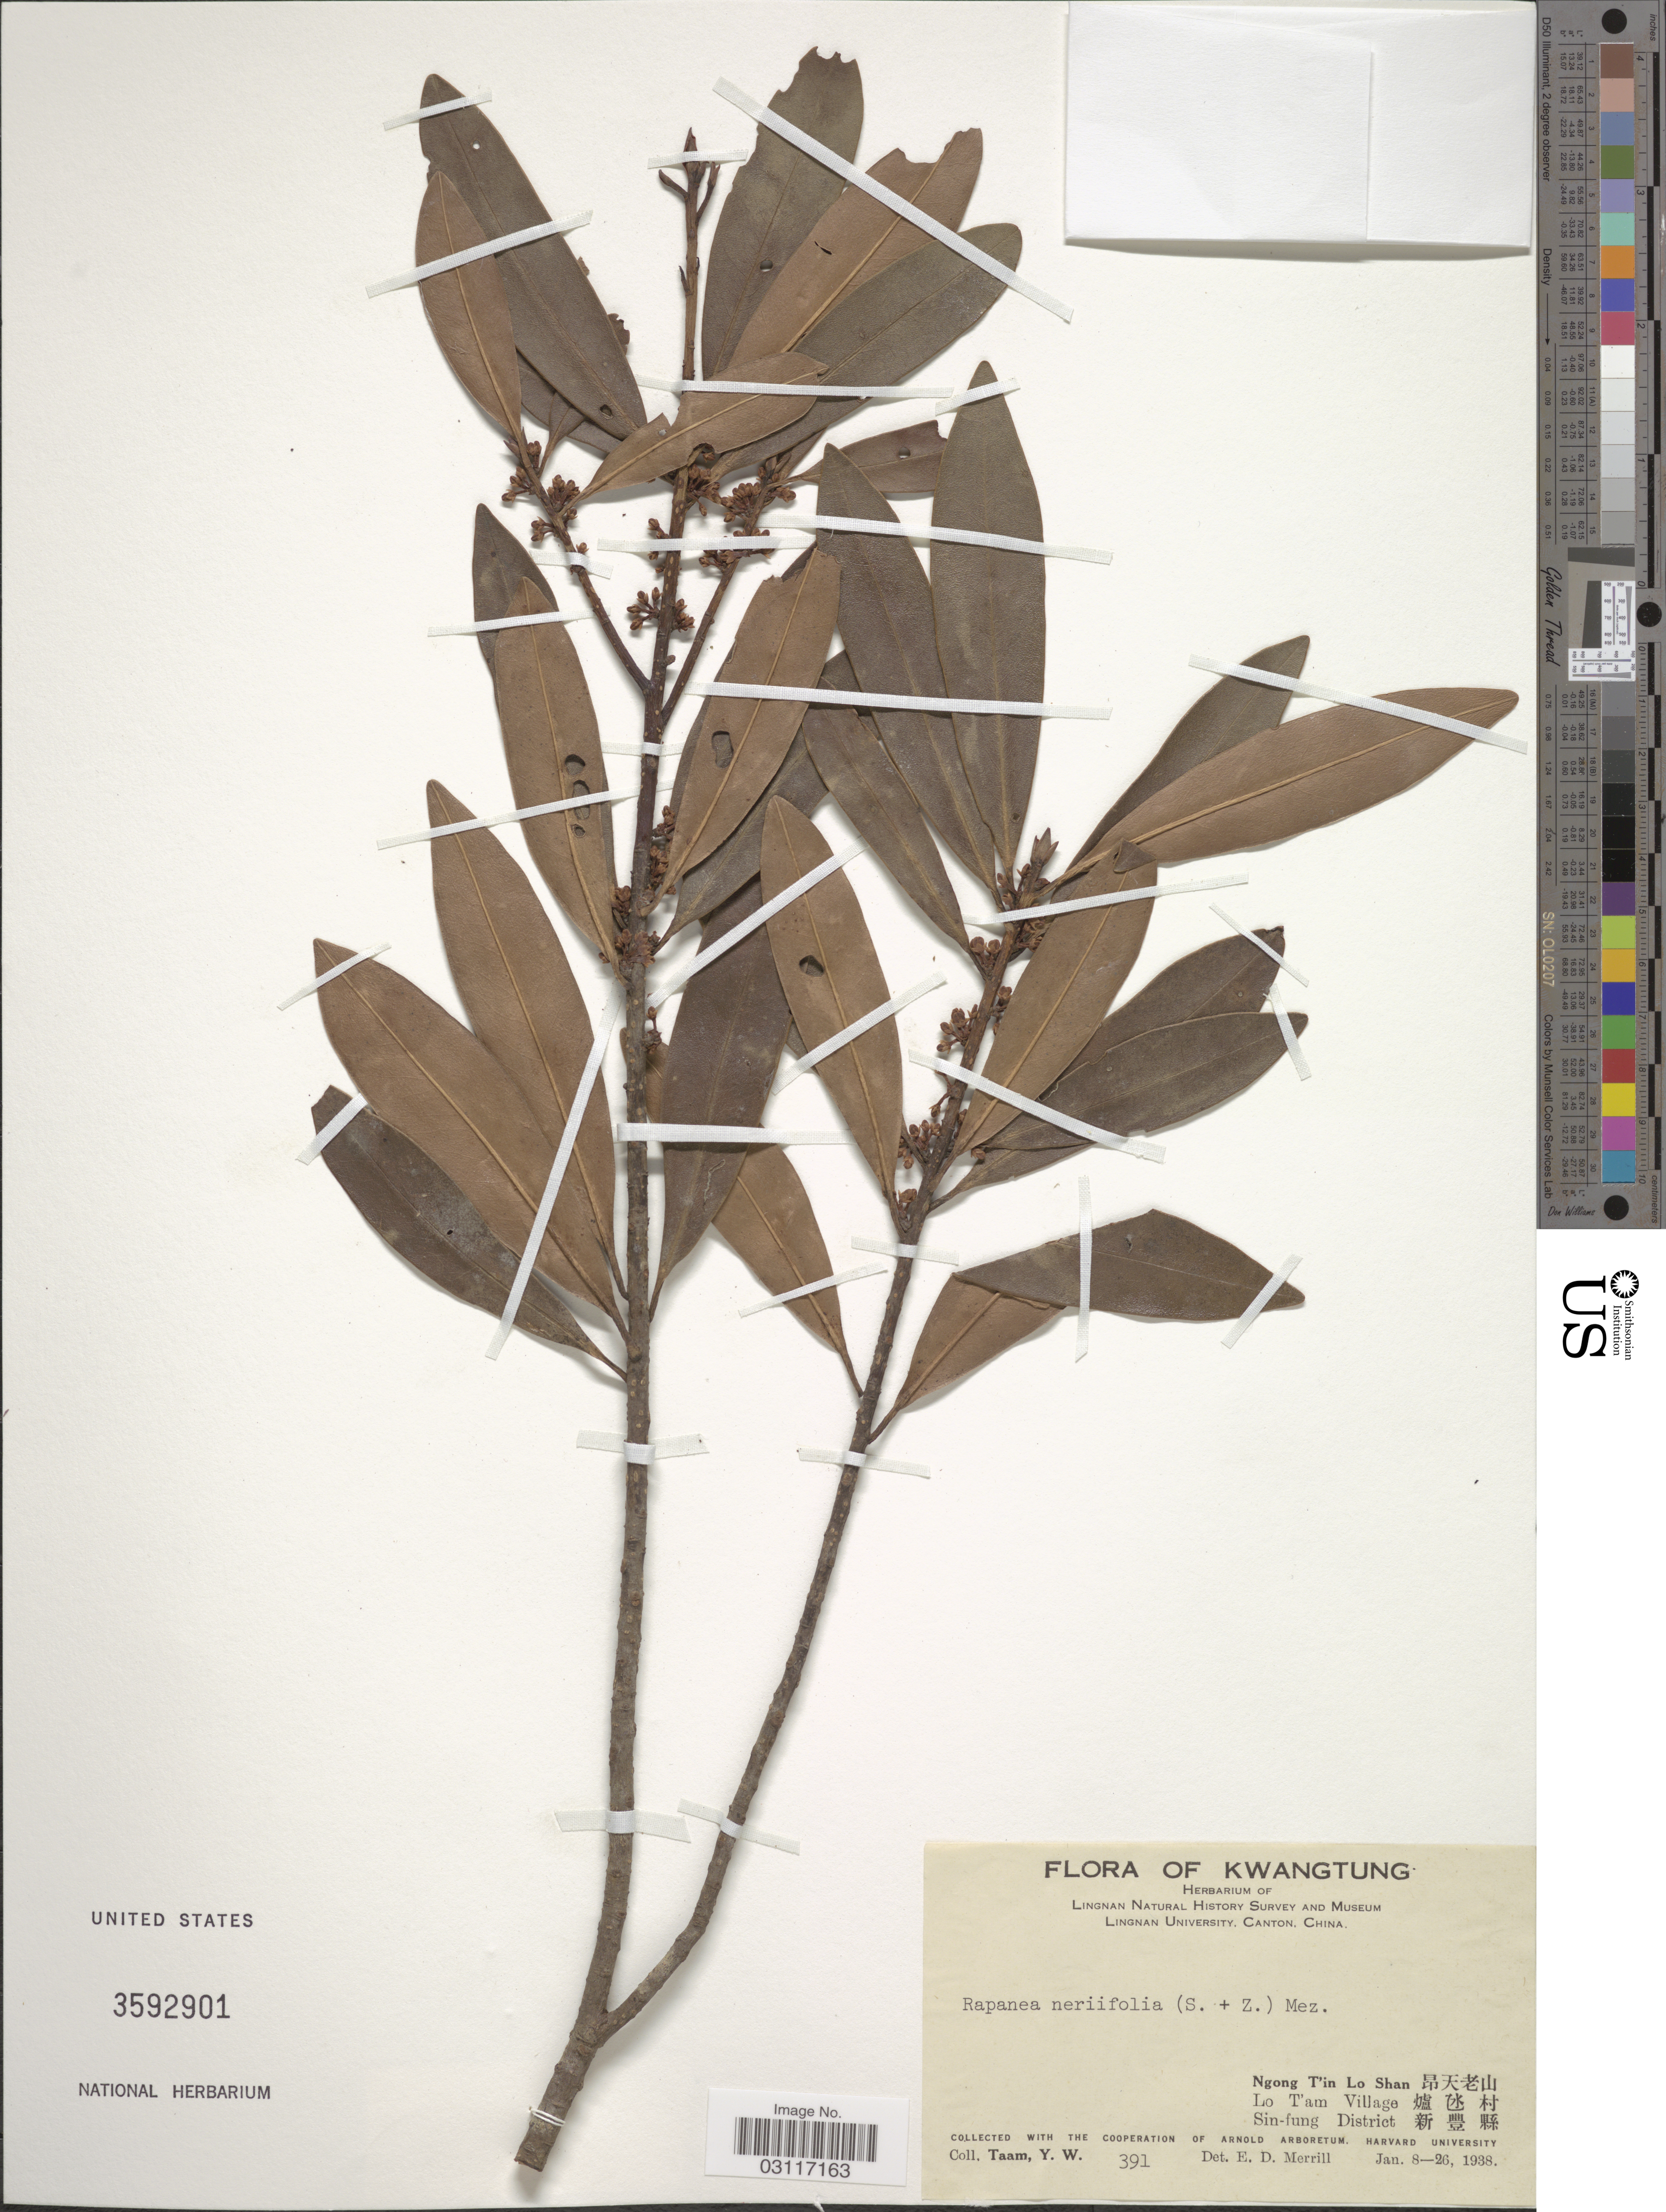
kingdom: Plantae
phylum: Tracheophyta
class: Magnoliopsida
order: Ericales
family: Primulaceae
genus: Myrsine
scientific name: Myrsine seguinii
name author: H. Lév.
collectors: Y. W. Taam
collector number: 391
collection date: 1938-01-08/1938-01-26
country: China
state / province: Guangdong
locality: Kwangtung. Ngong T'in Lo Shan. Lo T'am Village. Sin-fung District.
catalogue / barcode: US 35692901